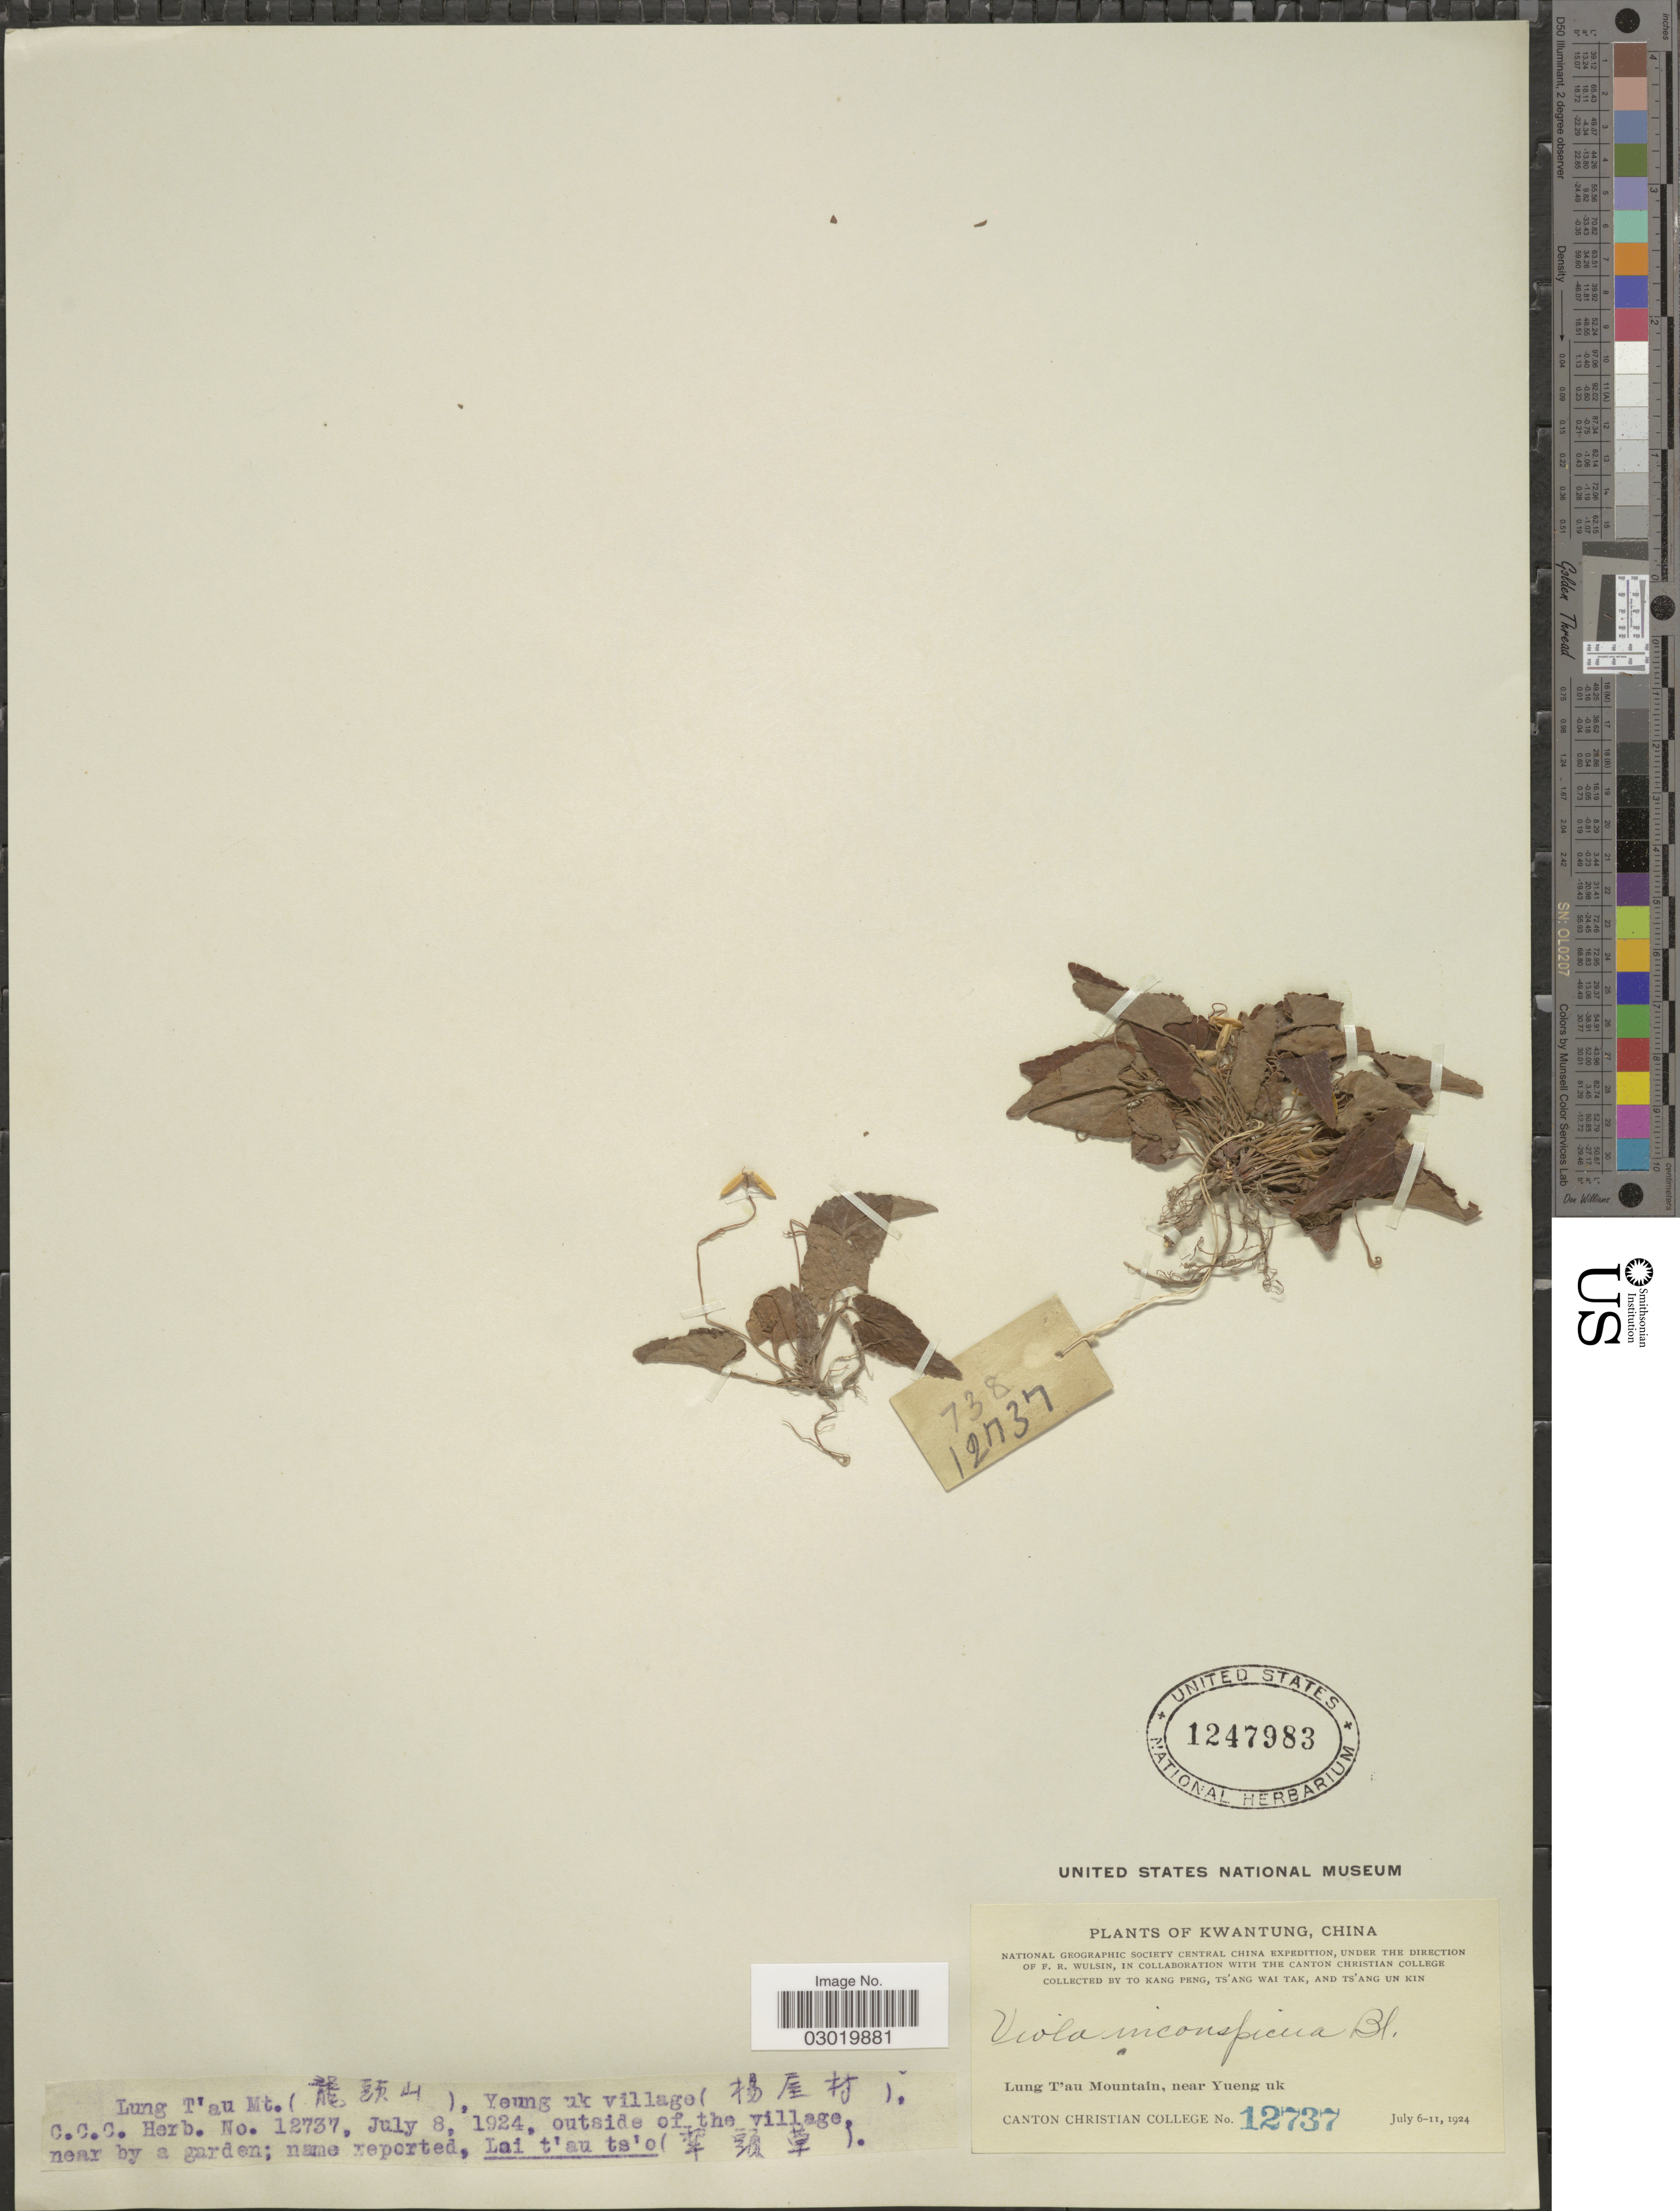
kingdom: Plantae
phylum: Tracheophyta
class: Magnoliopsida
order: Malpighiales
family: Violaceae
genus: Viola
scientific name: Viola inconspicua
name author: Blume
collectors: Canton Christian College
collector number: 12737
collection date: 1924-07-08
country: China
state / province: Guangdong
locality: Kwangtung. Lung T'au Mt (X), Yeung uk village (X). Lung T'au Mountain, near Yueng uk.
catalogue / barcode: US 1247983